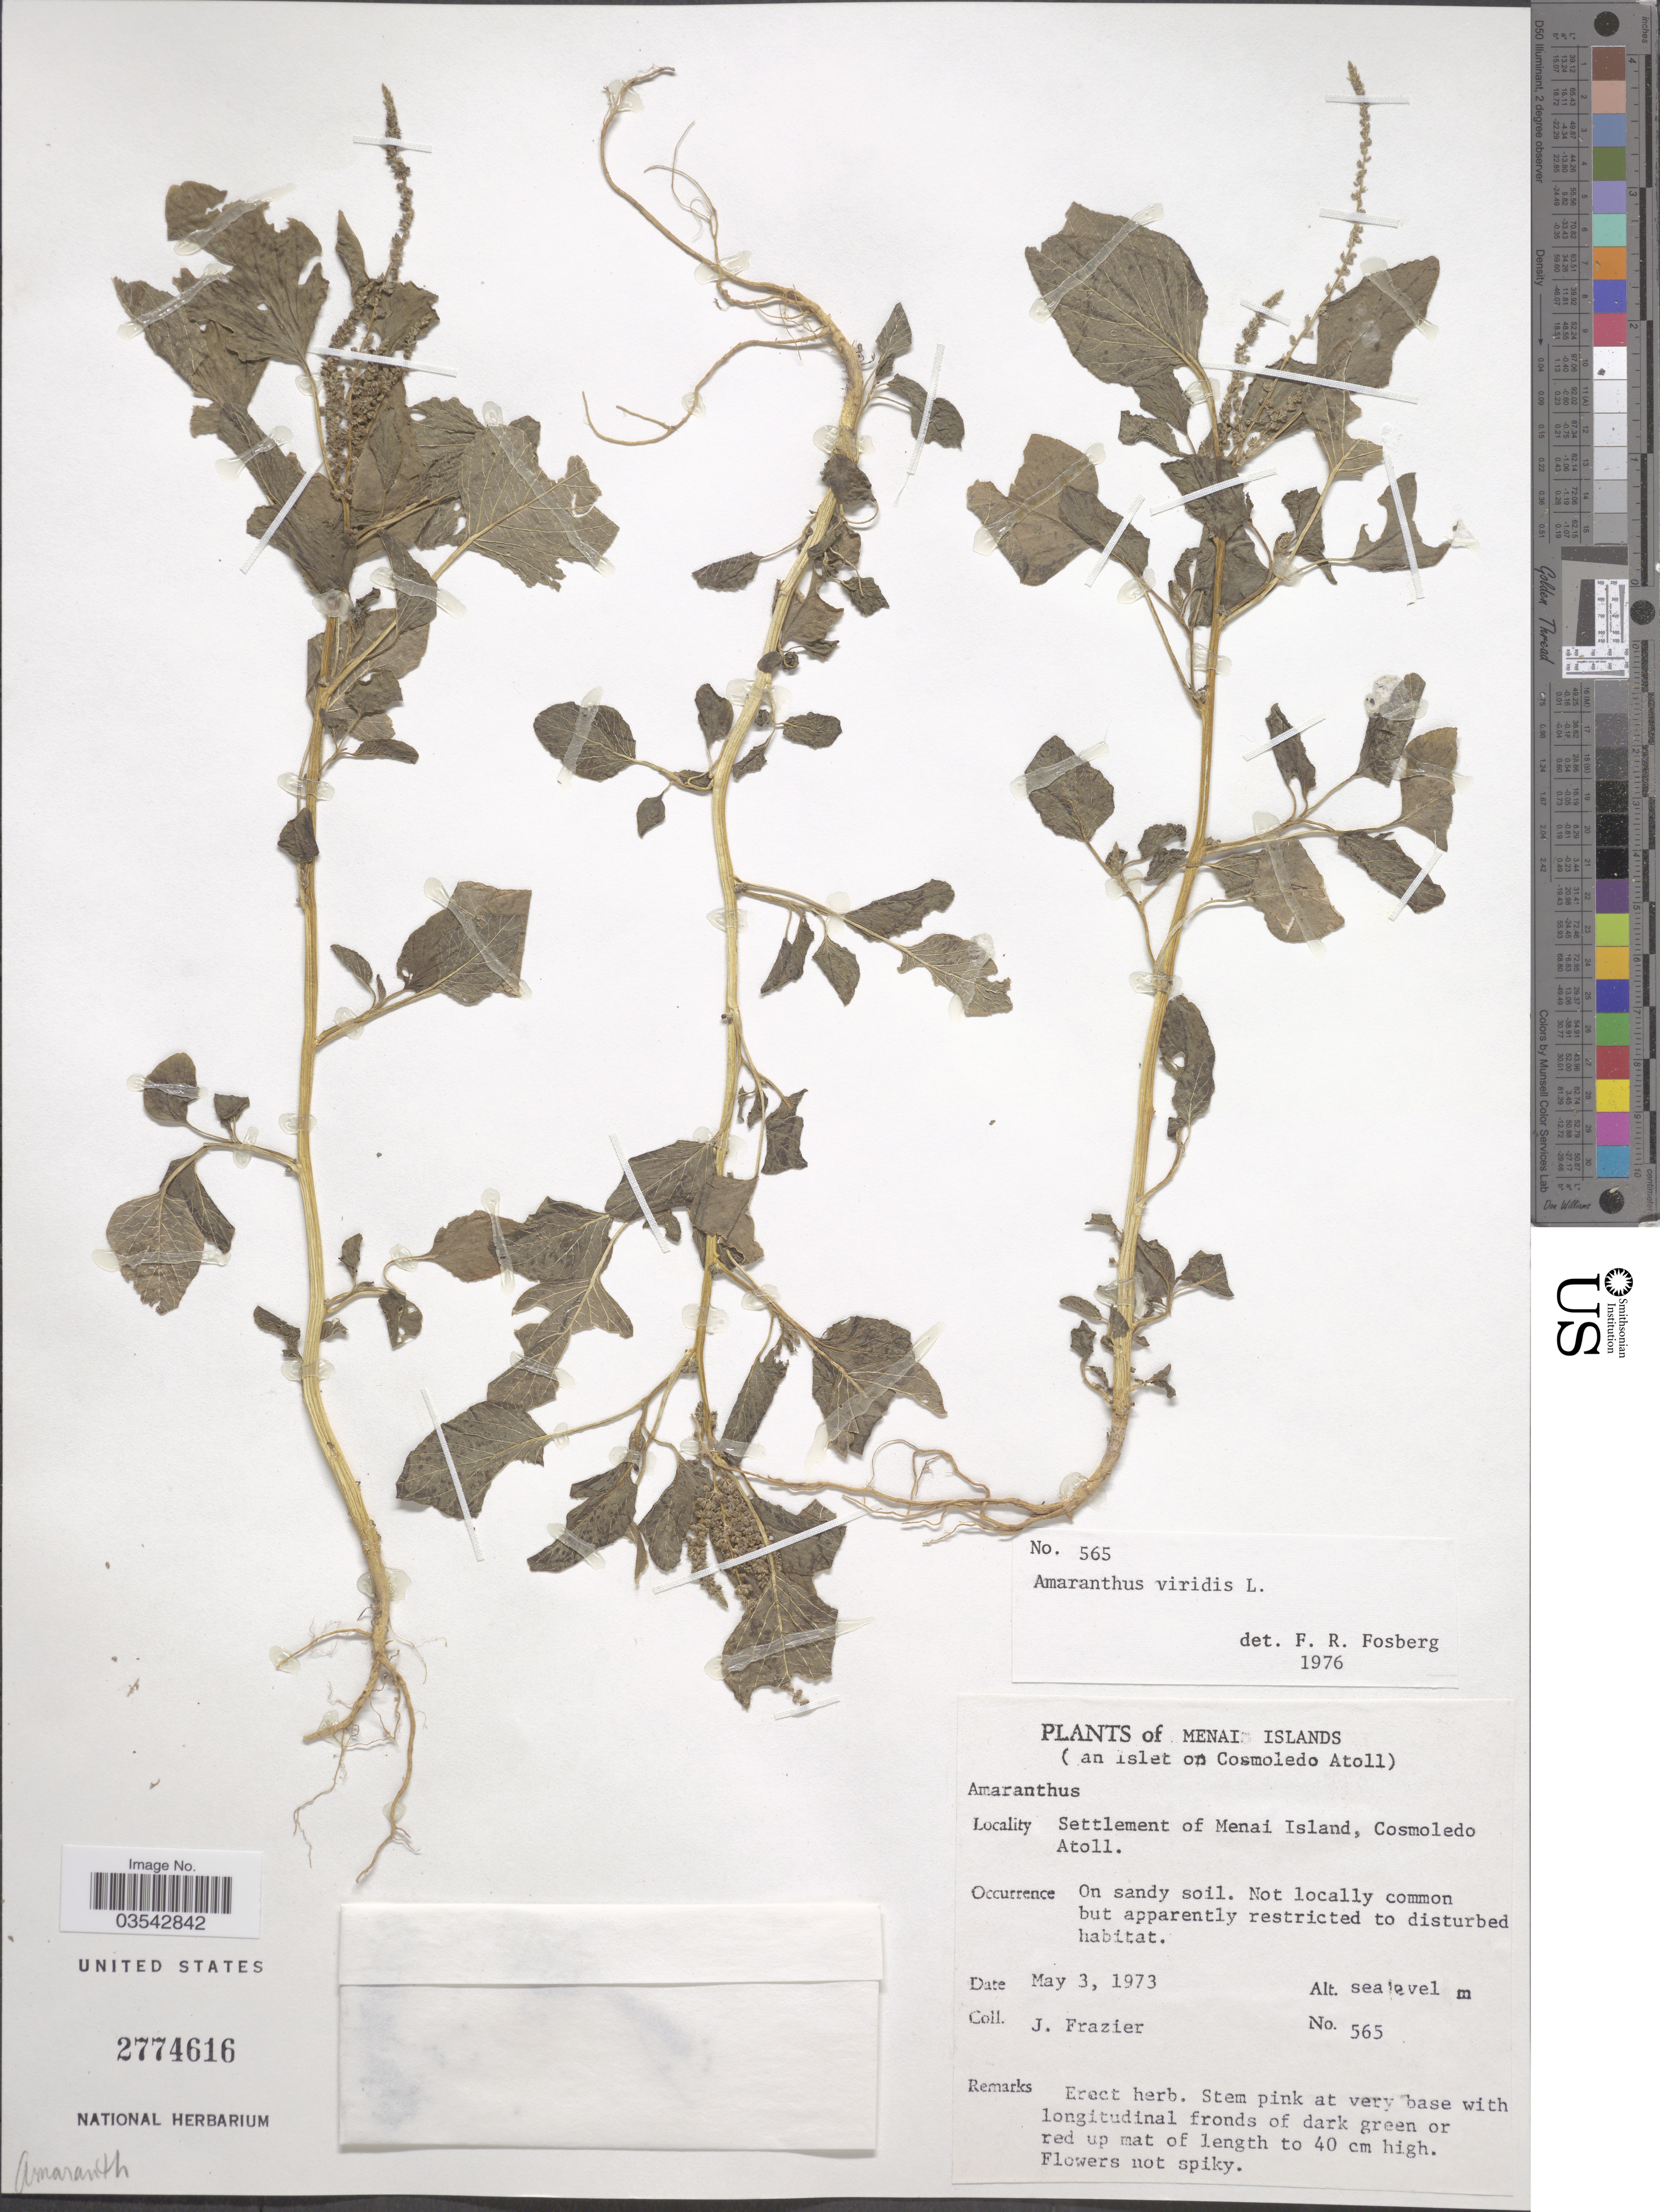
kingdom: Plantae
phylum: Tracheophyta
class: Magnoliopsida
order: Caryophyllales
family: Amaranthaceae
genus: Amaranthus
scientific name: Amaranthus viridis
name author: L.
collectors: J. Frazier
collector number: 565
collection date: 1973-05-03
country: Seychelles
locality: Menai Islands (an islet on Cosmoledo Atoll). Settlement of Menai Island, Cosmoledo Atoll.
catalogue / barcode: US 2774616